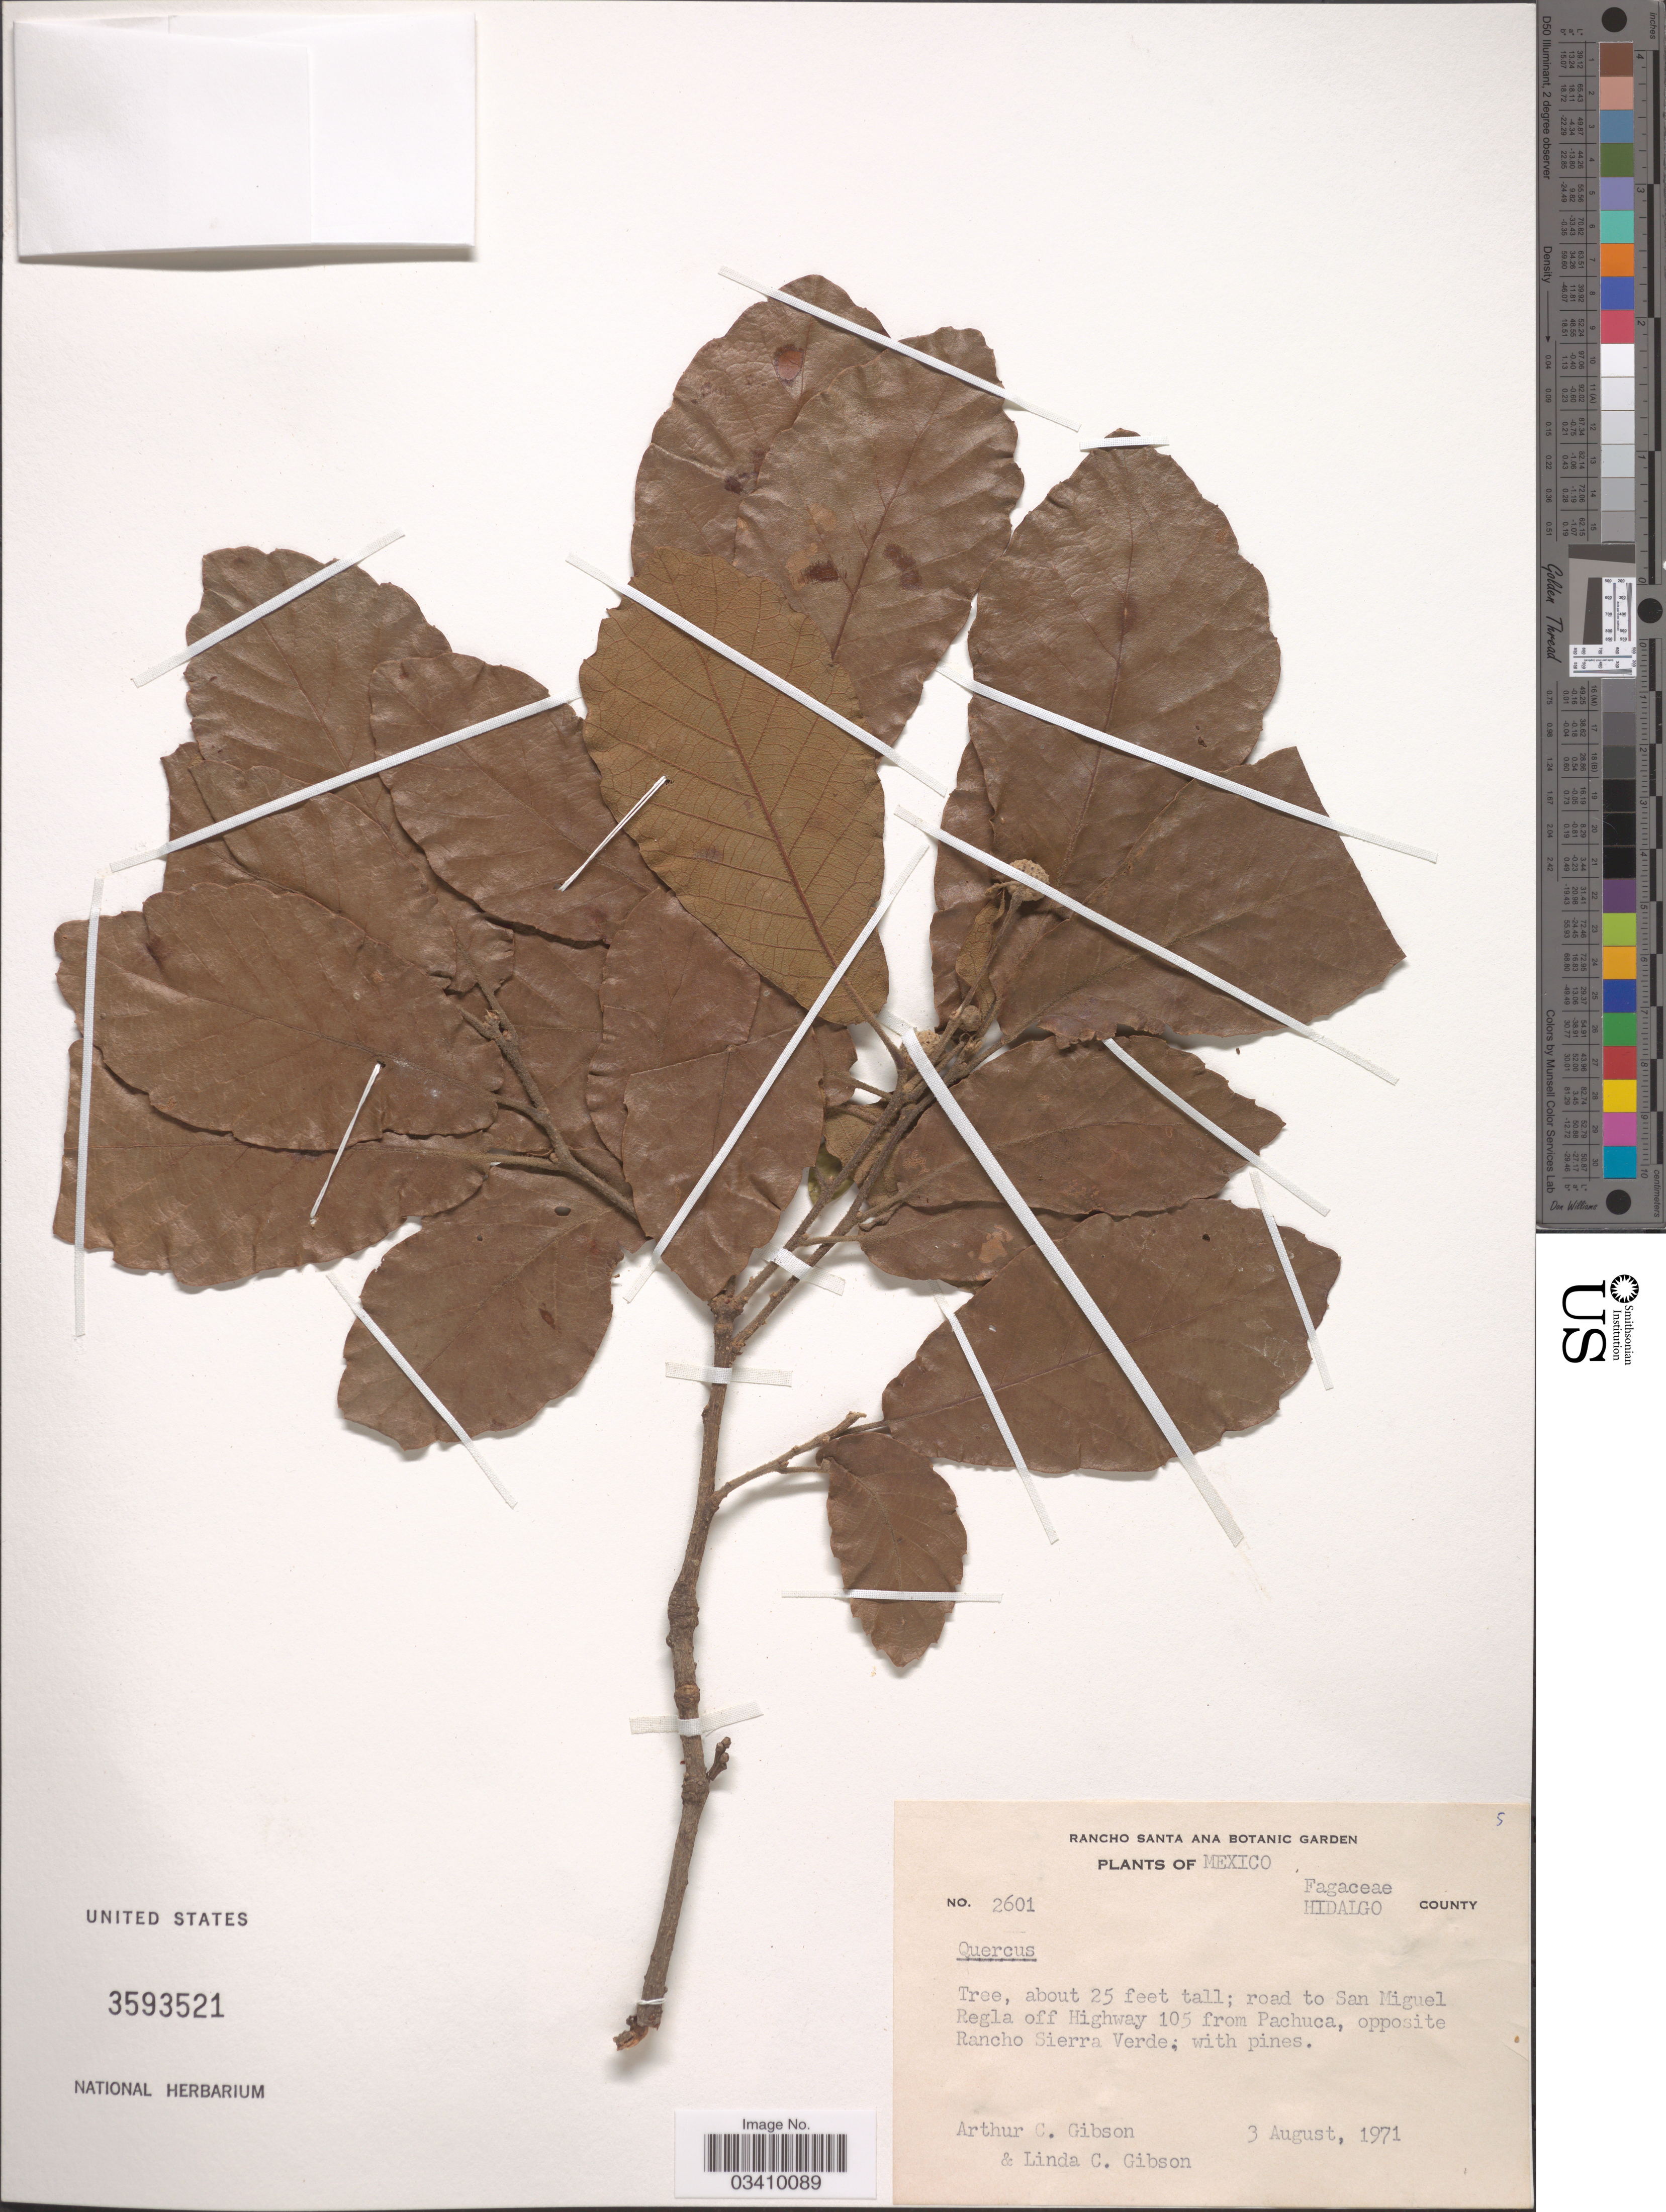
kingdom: Plantae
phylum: Tracheophyta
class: Magnoliopsida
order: Fagales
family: Fagaceae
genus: Quercus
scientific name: Quercus sp.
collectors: A. Gibson & L. Gibson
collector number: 2601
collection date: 1971-08-03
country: Mexico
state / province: Hidalgo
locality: Hidalgo County. Road to San Miguel Regla off Highway 105 from Pachuca, opposite Ranchi Sierra Verde.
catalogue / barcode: US 3593521